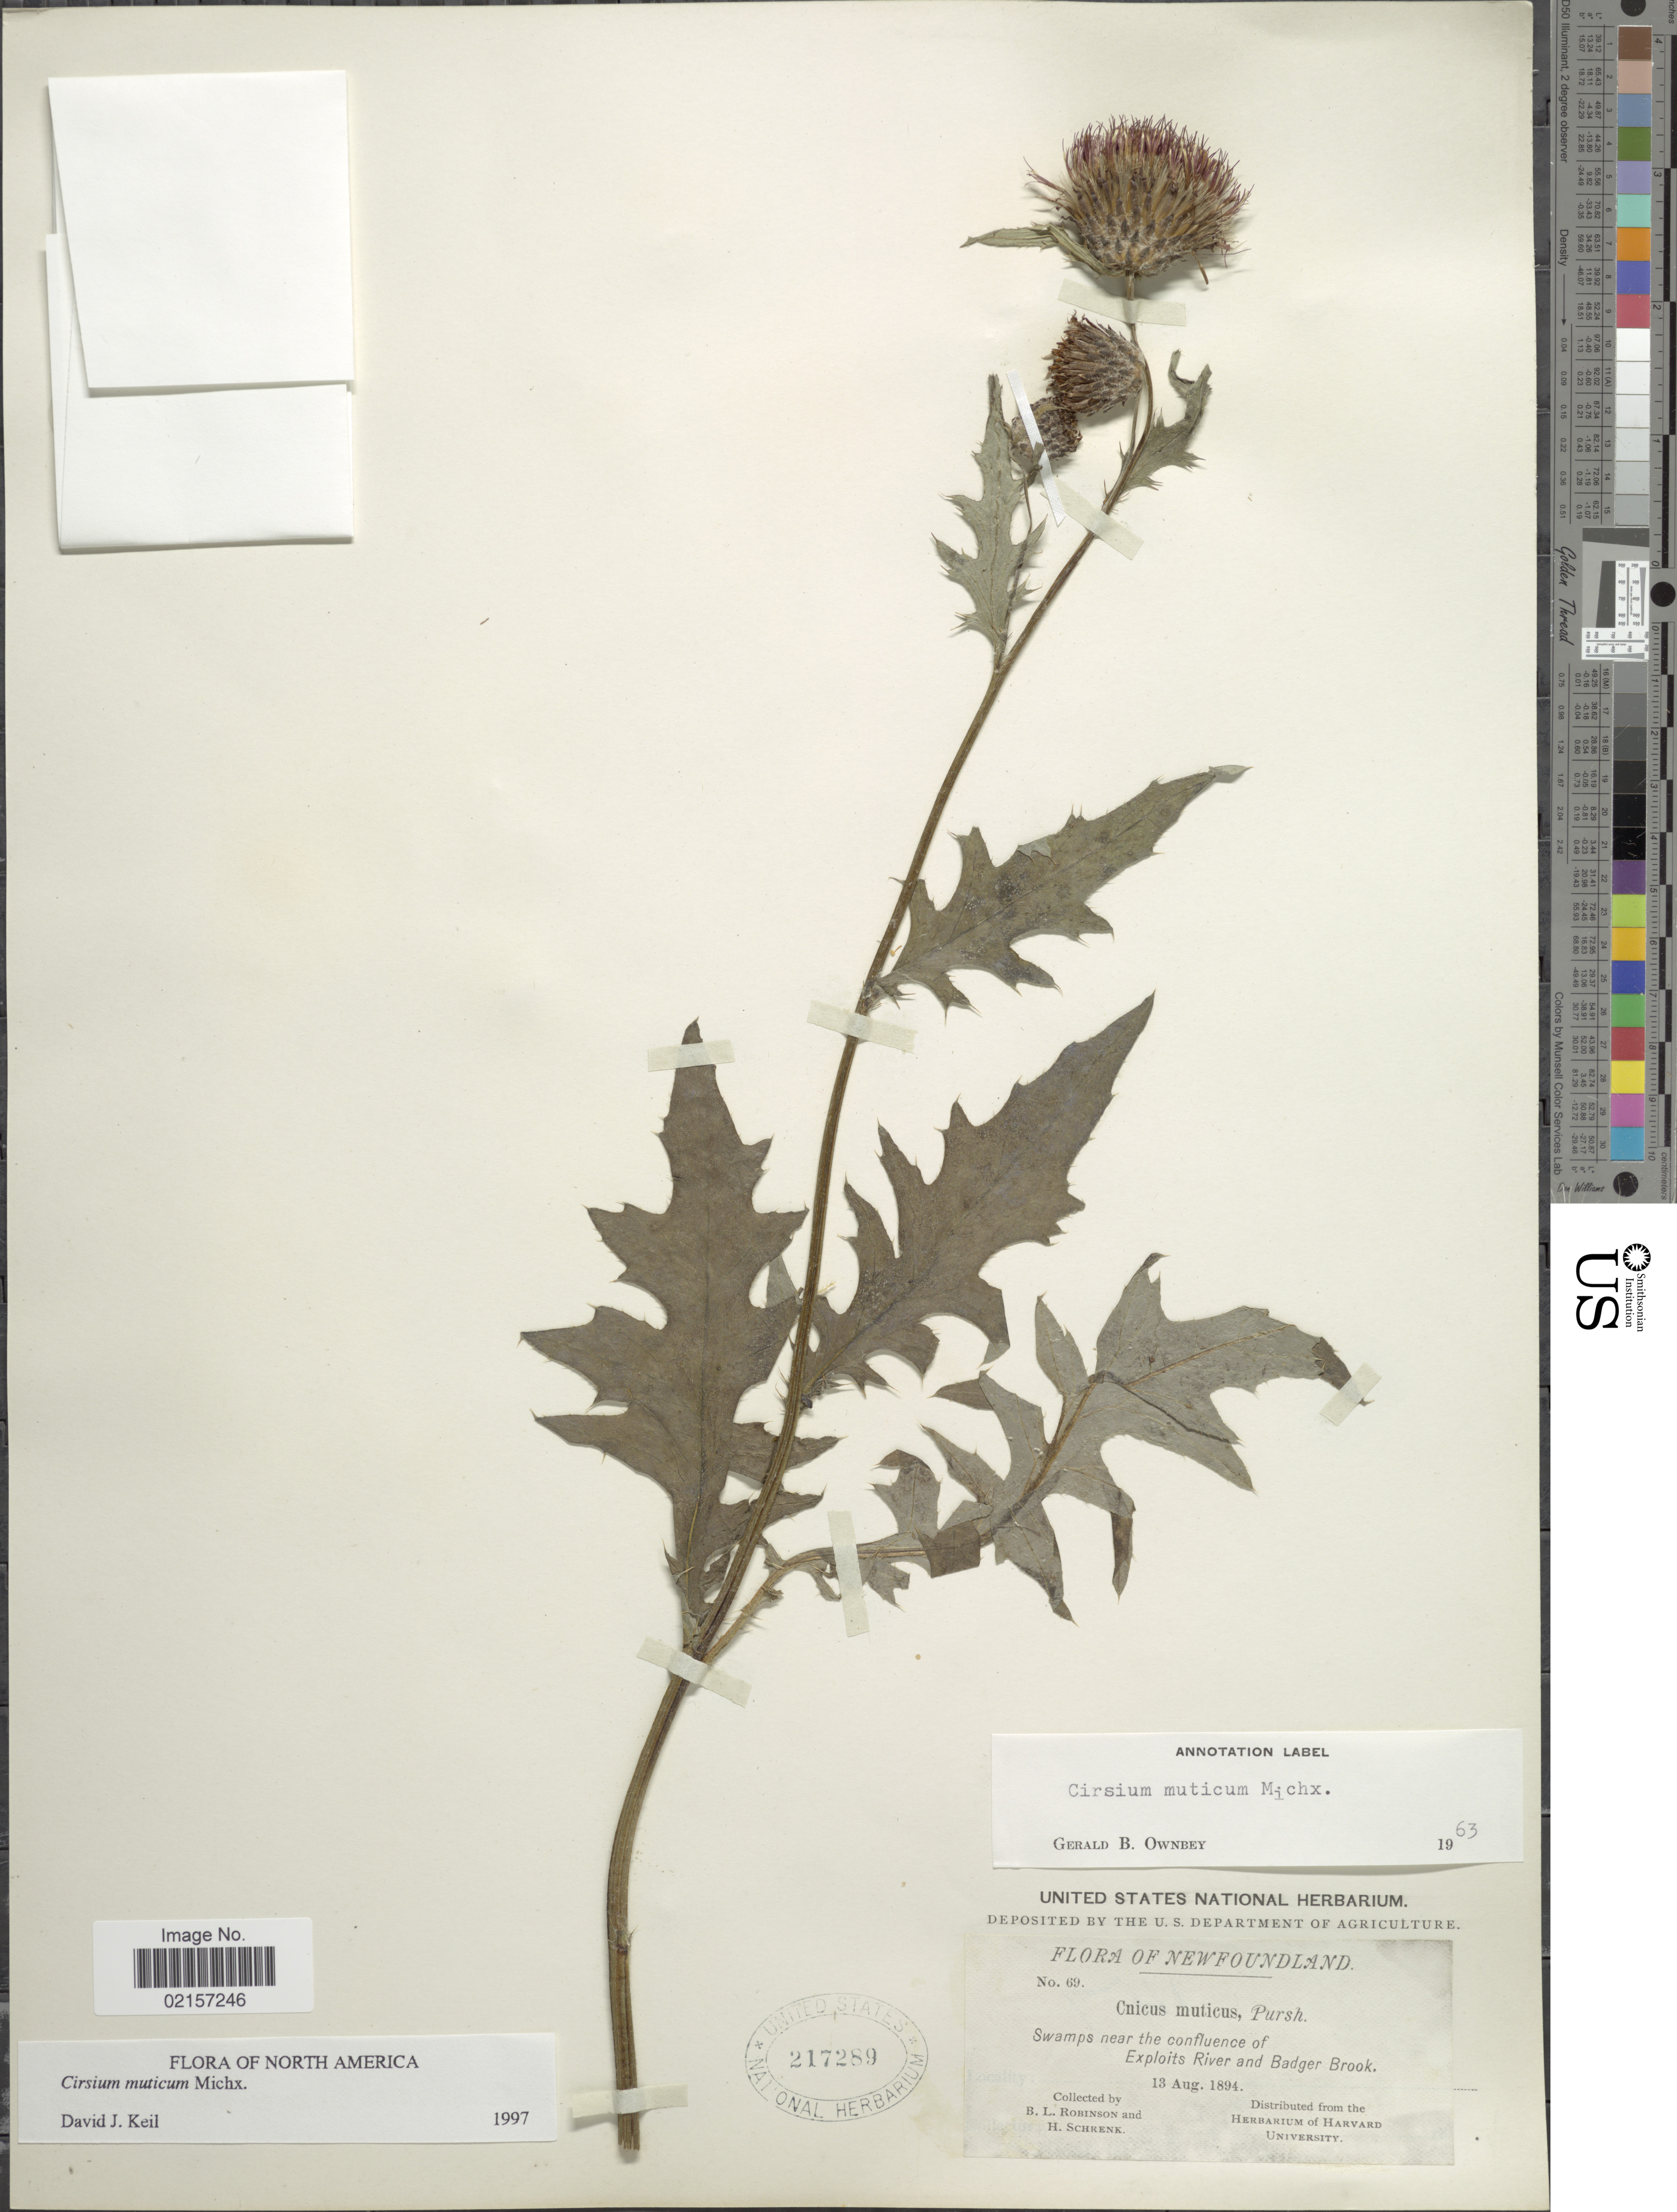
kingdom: Plantae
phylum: Tracheophyta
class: Magnoliopsida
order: Asterales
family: Asteraceae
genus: Cirsium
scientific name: Cirsium muticum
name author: Michx.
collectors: B. L. Robinson & H. v. Schrenk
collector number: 69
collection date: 1894-08-13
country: Canada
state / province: Newfoundland and Labrador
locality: Swamps near the confluence of Exploits River and Badger Brook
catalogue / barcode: US 217289